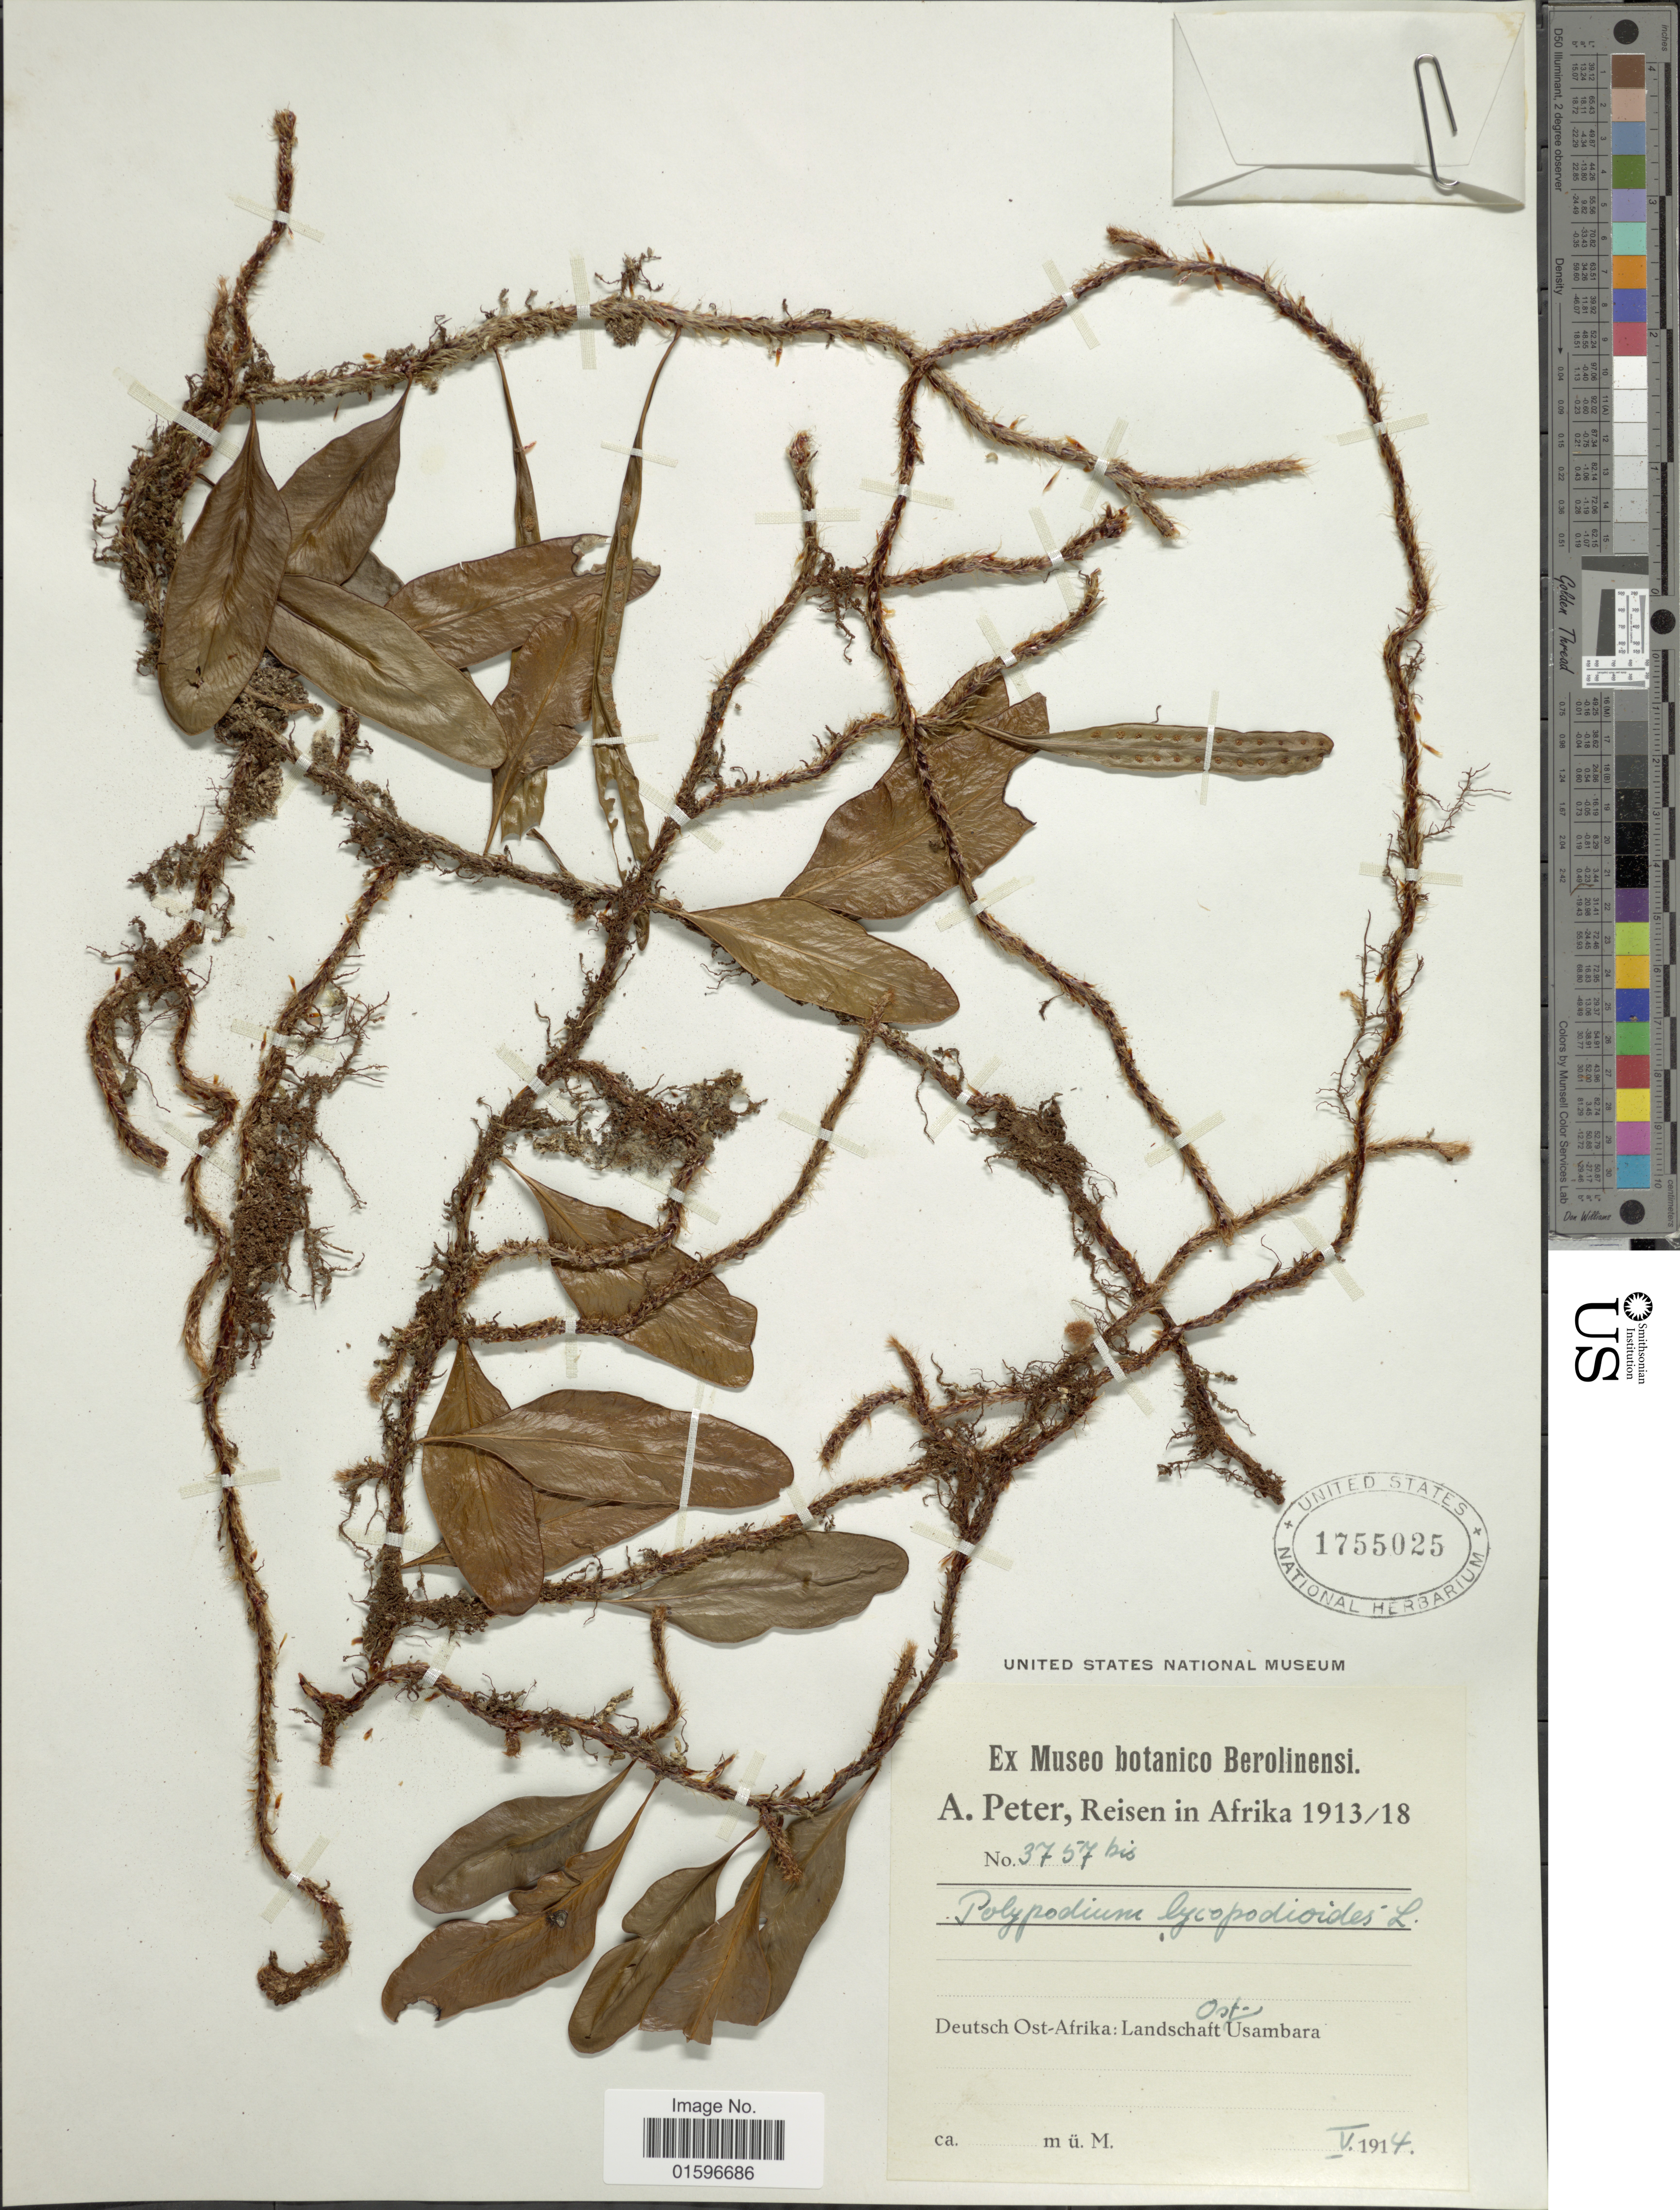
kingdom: Plantae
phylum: Tracheophyta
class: Polypodiopsida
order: Polypodiales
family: Polypodiaceae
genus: Polypodium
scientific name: Polypodium lycopodioides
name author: L.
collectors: A. Peter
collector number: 3757 bis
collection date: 1914-05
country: Tanzania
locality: Deutsch Ost-Afrika: Landschaft Ost-Usambara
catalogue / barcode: US 1755025